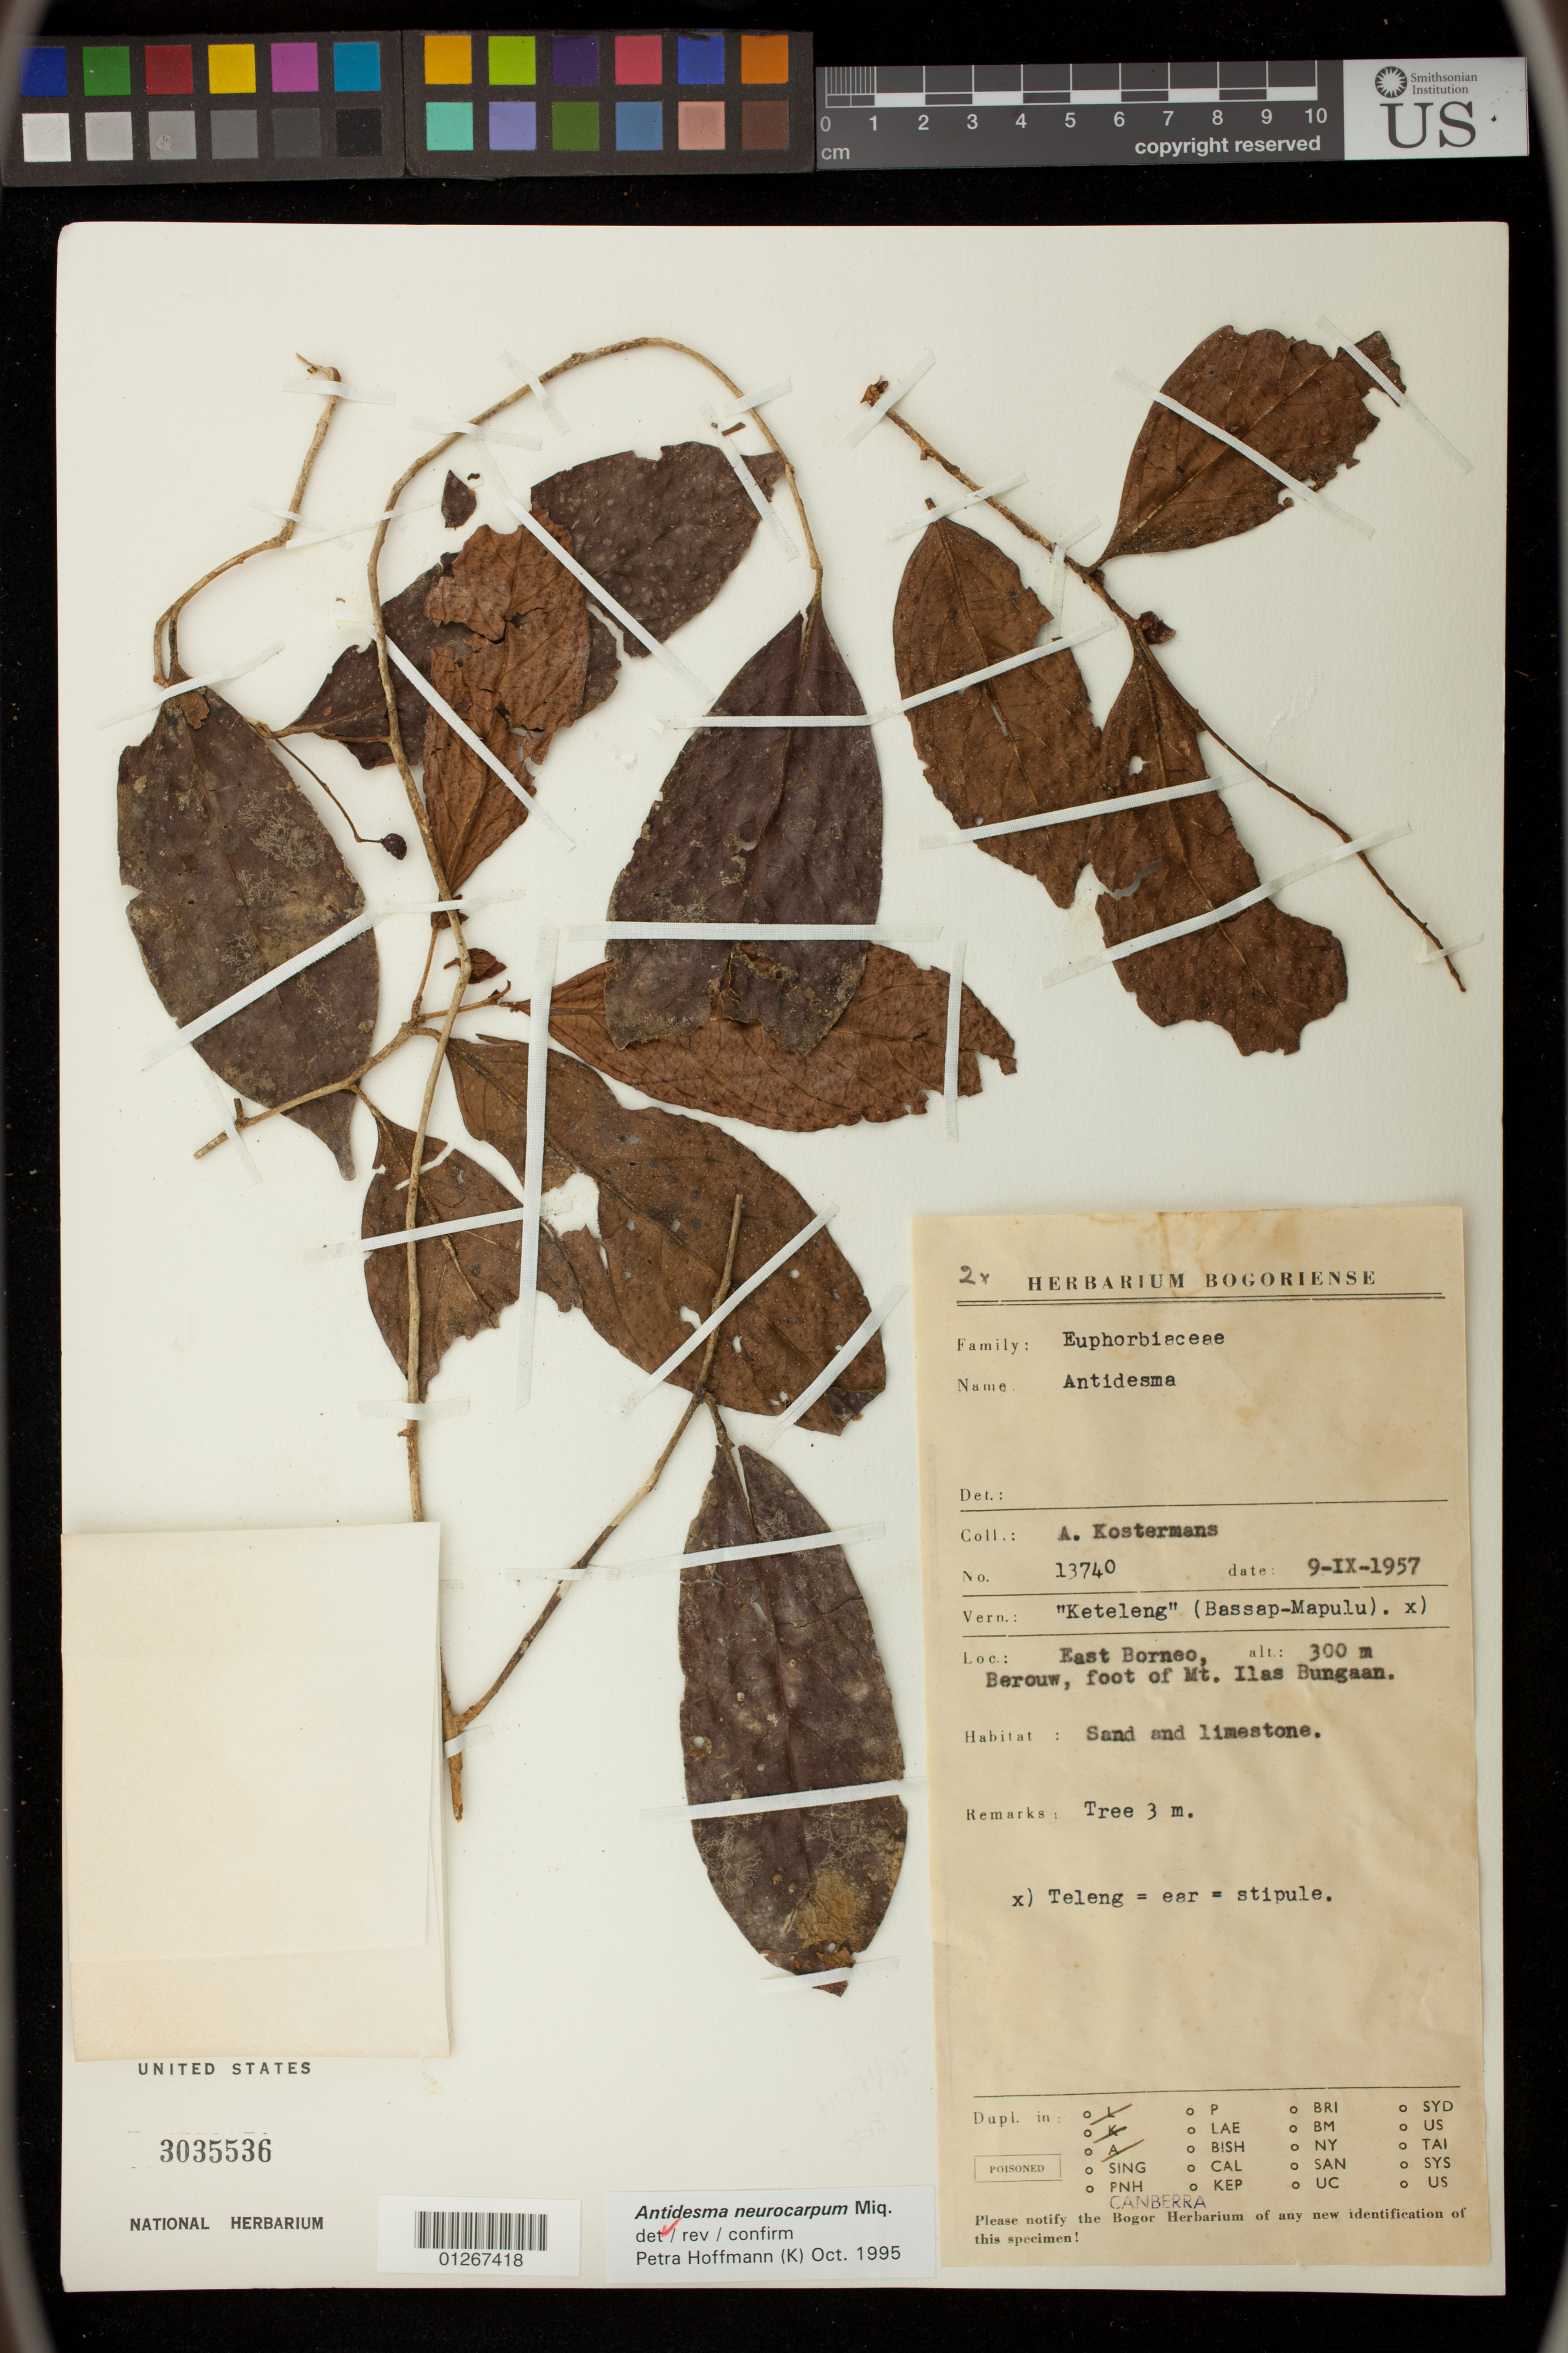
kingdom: Plantae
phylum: Tracheophyta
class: Magnoliopsida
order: Malpighiales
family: Phyllanthaceae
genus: Antidesma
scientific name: Antidesma neurocarpum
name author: Miq.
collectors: A. Kostermans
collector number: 13740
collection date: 1957-09-09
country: Indonesia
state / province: Kalimantan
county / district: Kalimantan Timur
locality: East Borneo.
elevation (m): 300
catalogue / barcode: US 3035536